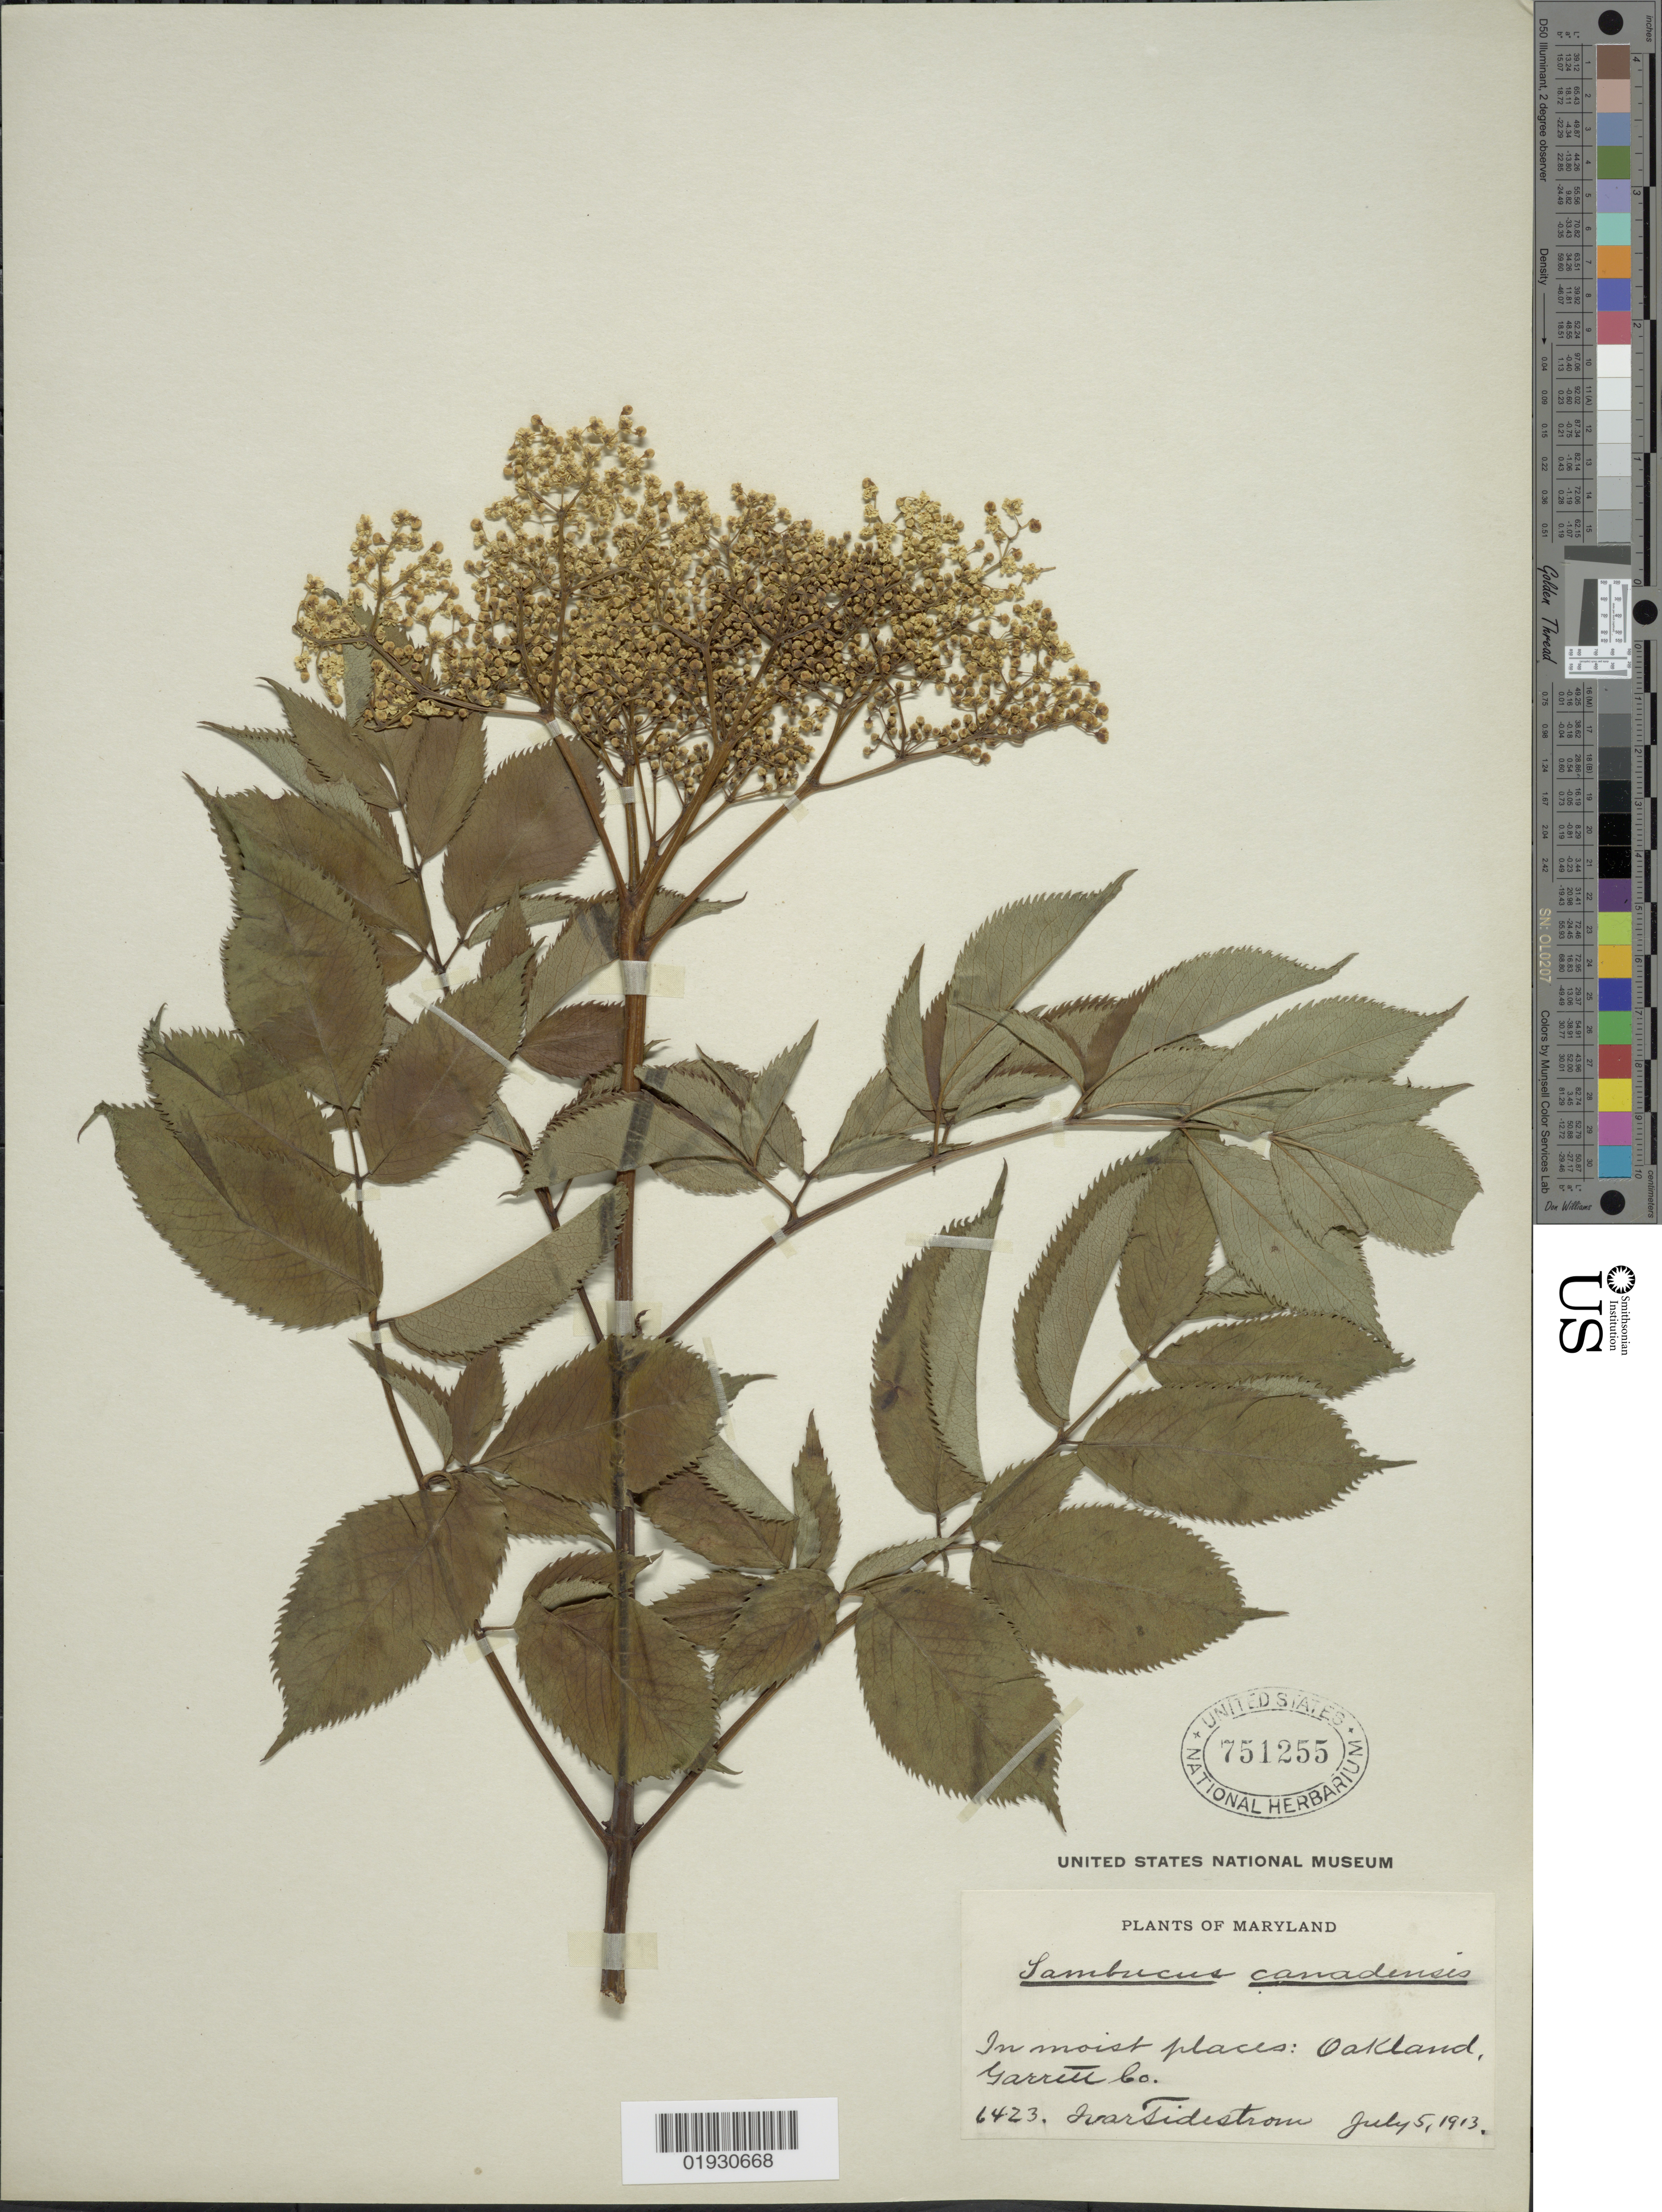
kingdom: Plantae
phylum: Tracheophyta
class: Magnoliopsida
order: Dipsacales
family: Viburnaceae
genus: Sambucus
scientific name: Sambucus canadensis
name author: L.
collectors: I. F. Tidestrom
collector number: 6423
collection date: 1913-07-05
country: United States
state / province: Maryland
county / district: Garrett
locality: Oakland, Garrett Co.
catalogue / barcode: US 751255